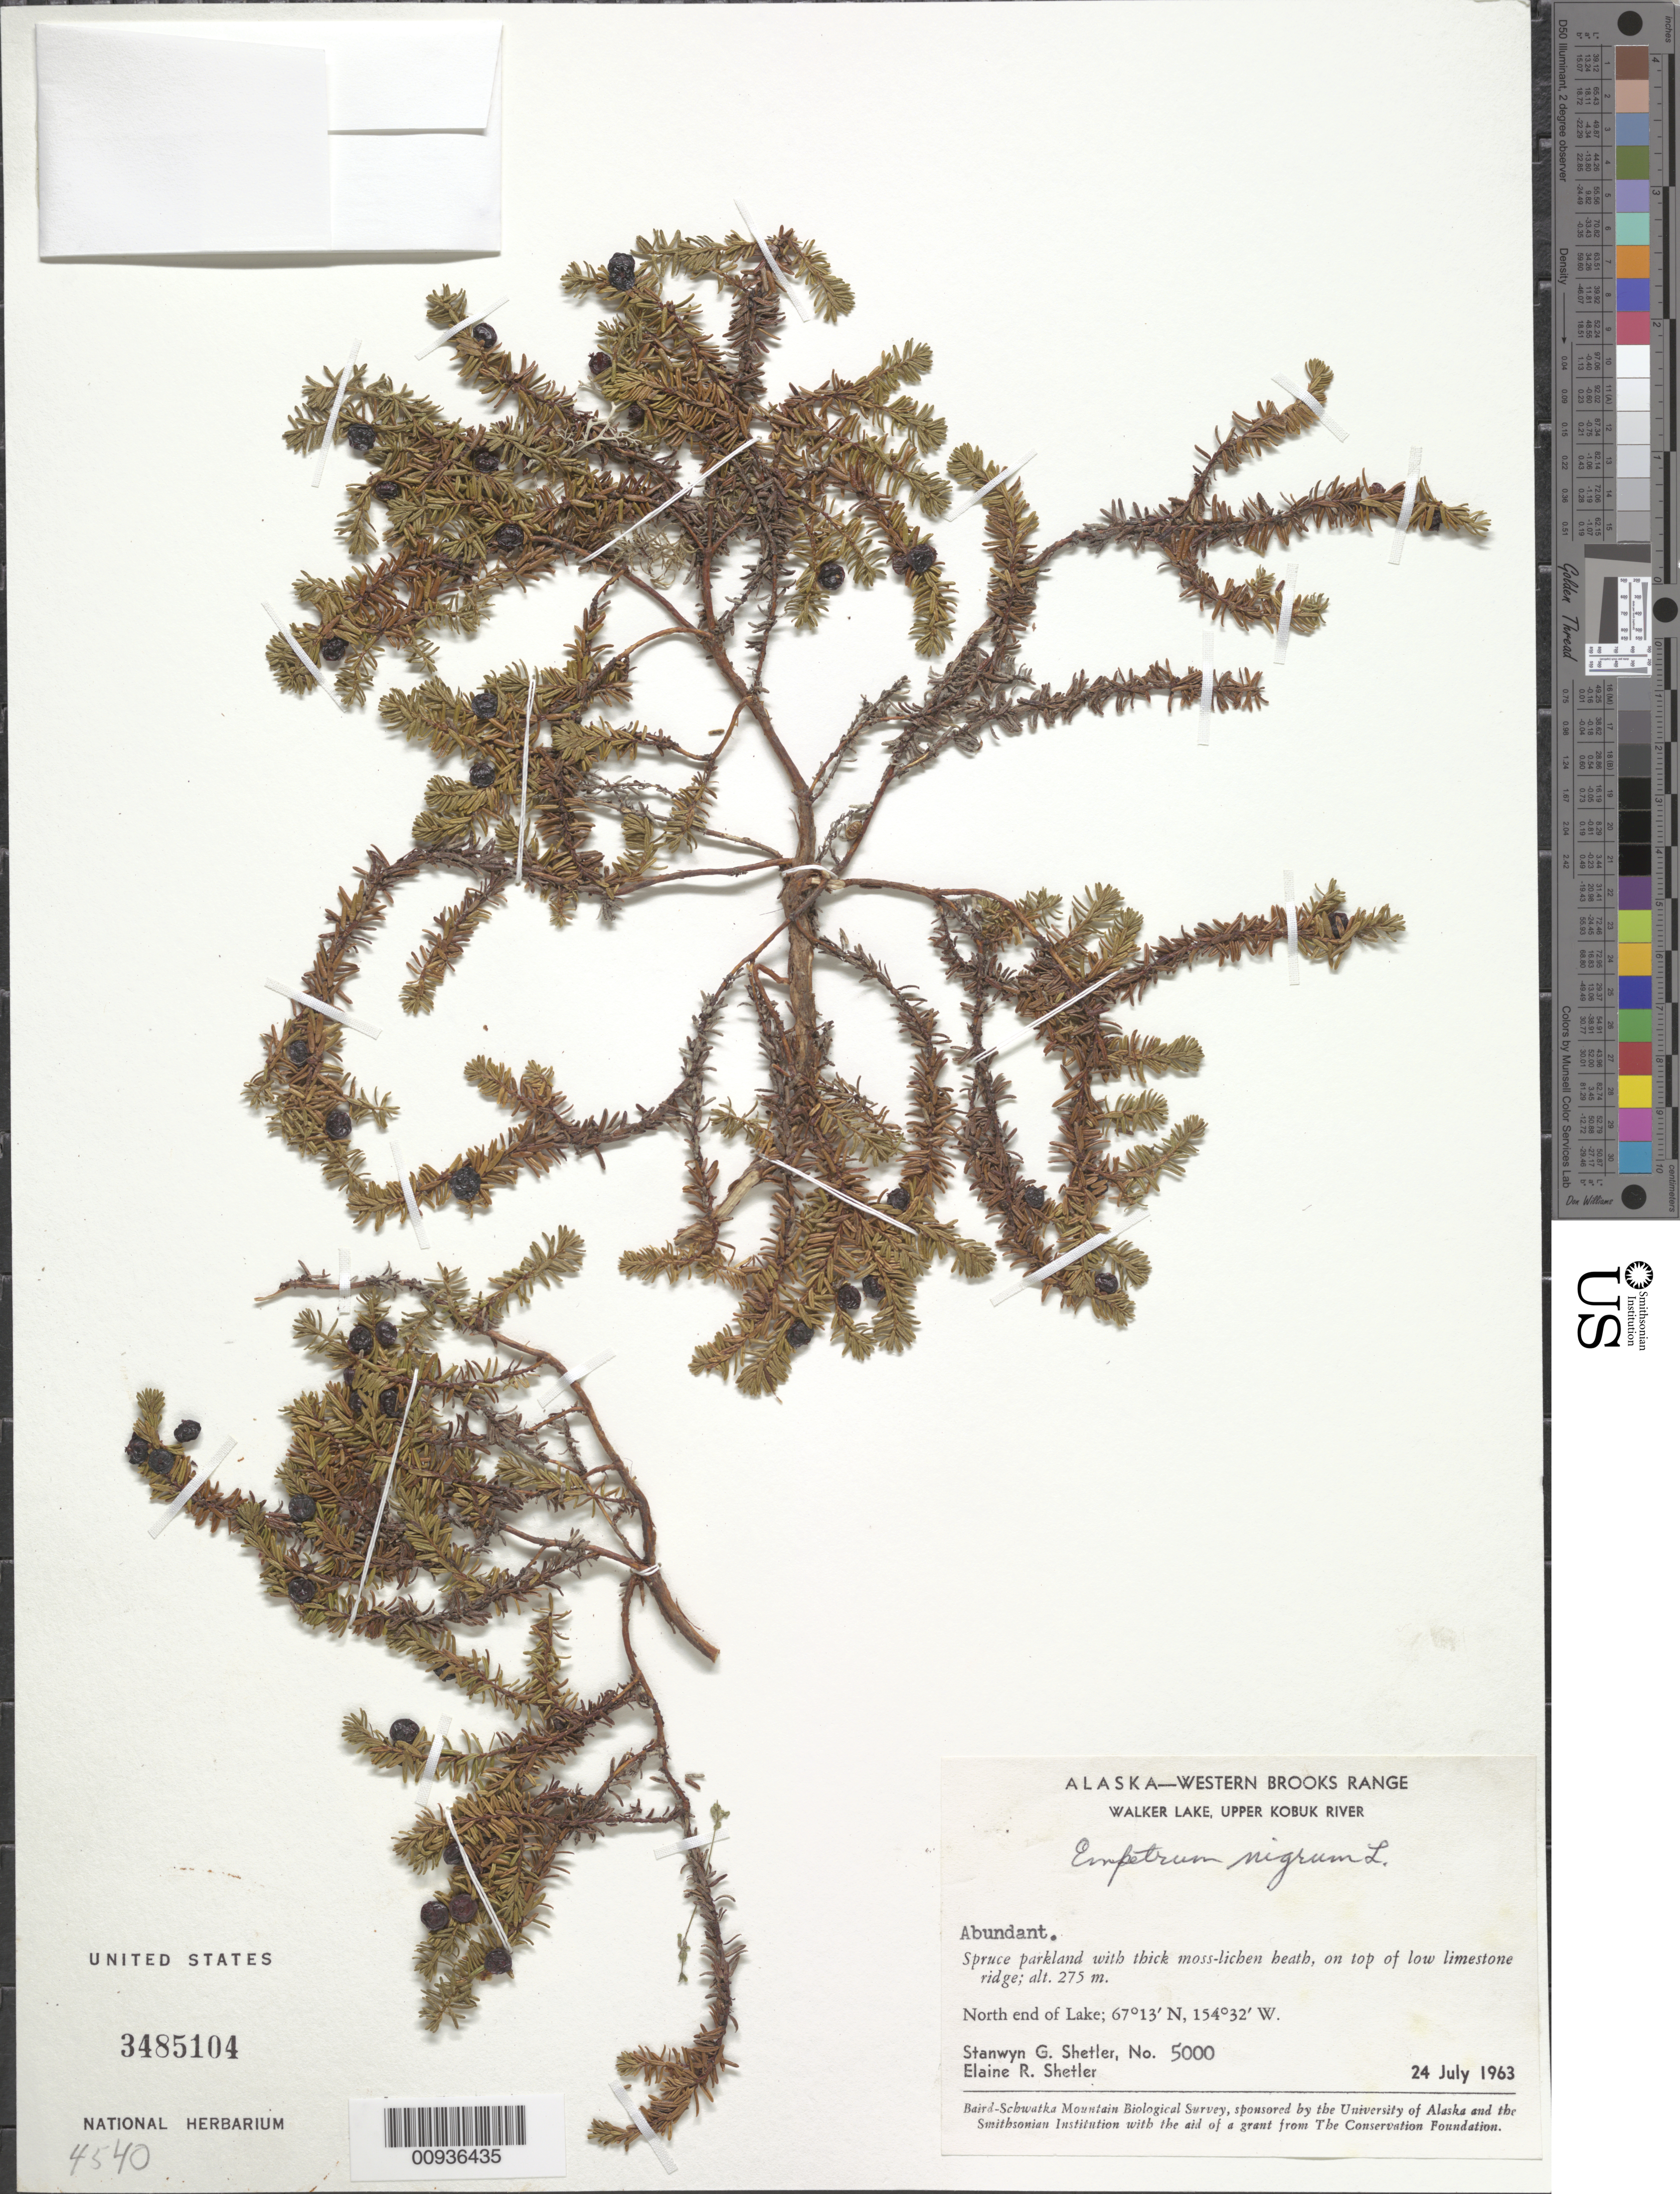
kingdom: Plantae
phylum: Tracheophyta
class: Magnoliopsida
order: Ericales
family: Ericaceae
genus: Empetrum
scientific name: Empetrum nigrum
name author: L.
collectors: S. Shetler & E. R. Shetler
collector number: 5000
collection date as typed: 24 Jul 1963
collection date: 1963-07-24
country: United States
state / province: Alaska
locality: North end of Walker Lake. Western Brooks Range, Upper Kobuk River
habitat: Spruce parkland with thick moss-lichen heath, on top of low limestone ridge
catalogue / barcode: US 3485104